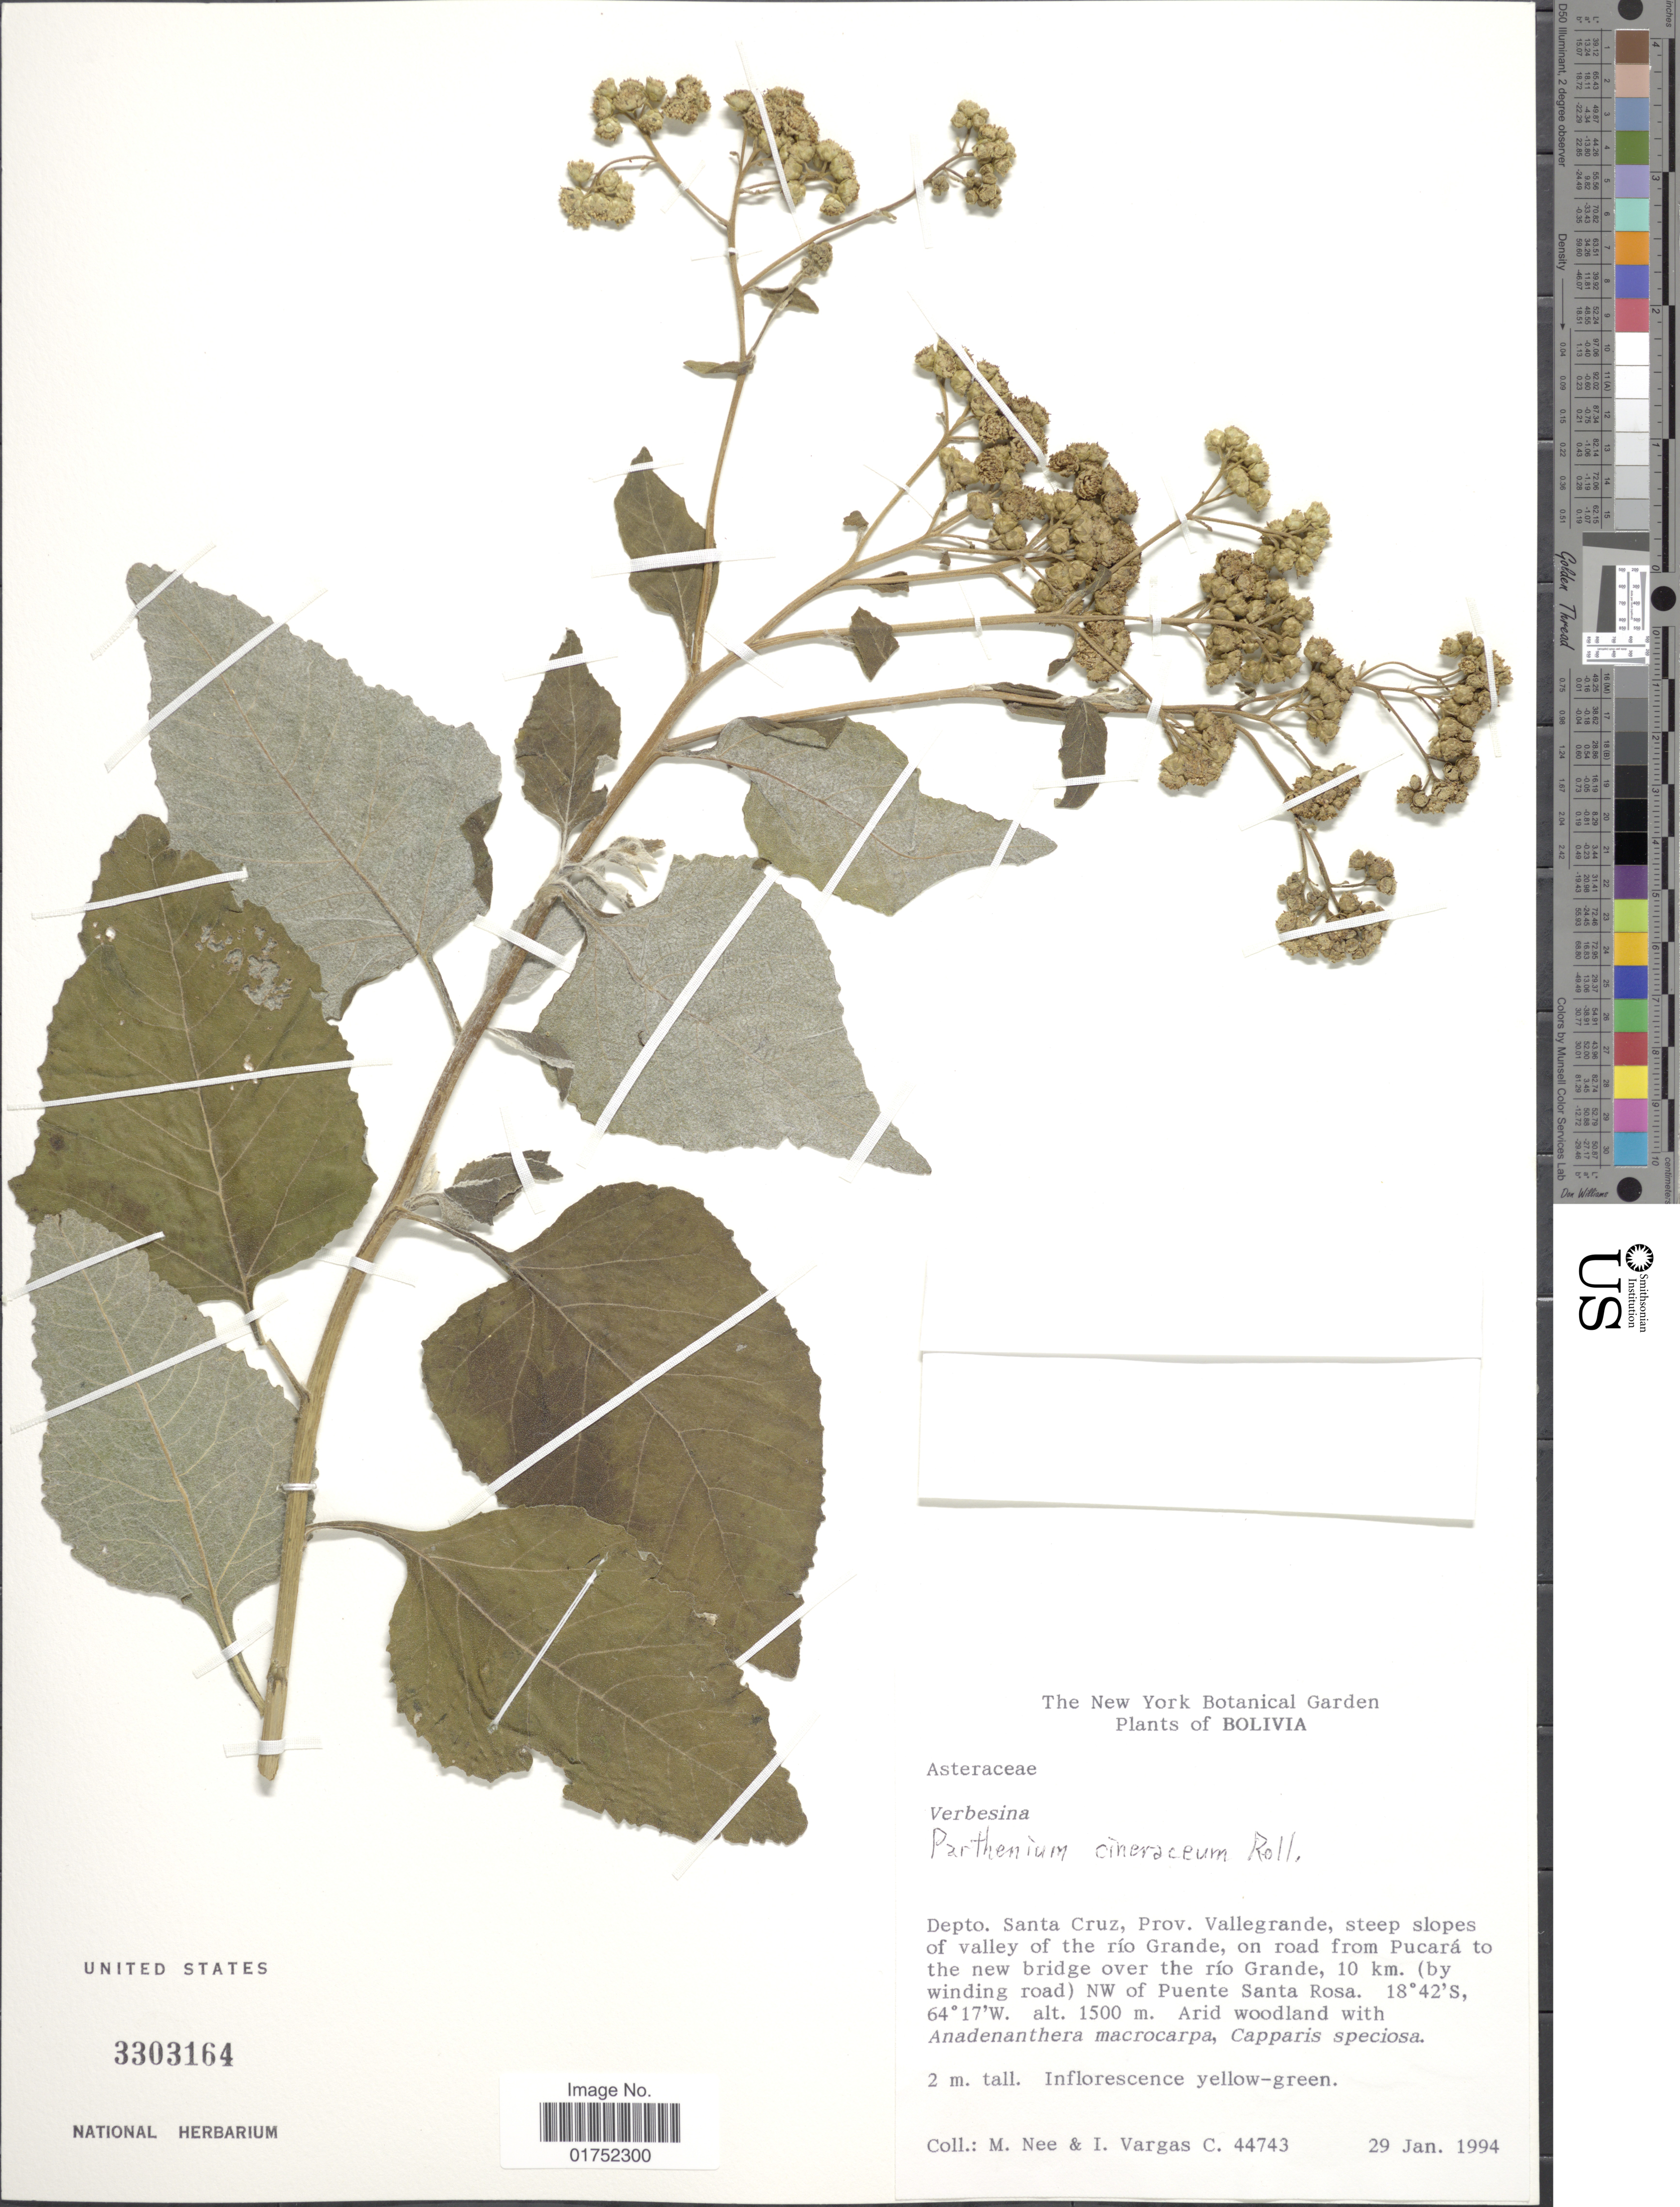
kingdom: Plantae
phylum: Tracheophyta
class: Magnoliopsida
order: Asterales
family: Asteraceae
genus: Parthenium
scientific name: Parthenium cineraceum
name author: Roll.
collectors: M. Nee & I. Vargas C.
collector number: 44743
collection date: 1994-01-29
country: Bolivia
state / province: Santa Cruz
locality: Prov. Vallegrande, steep slopes of valley of the rio Grande, on road from Pucara to the new bridge over the rio Grande, 10 km (by winding road) NW of Puente Santa Rosa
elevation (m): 1500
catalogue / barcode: US 3303164